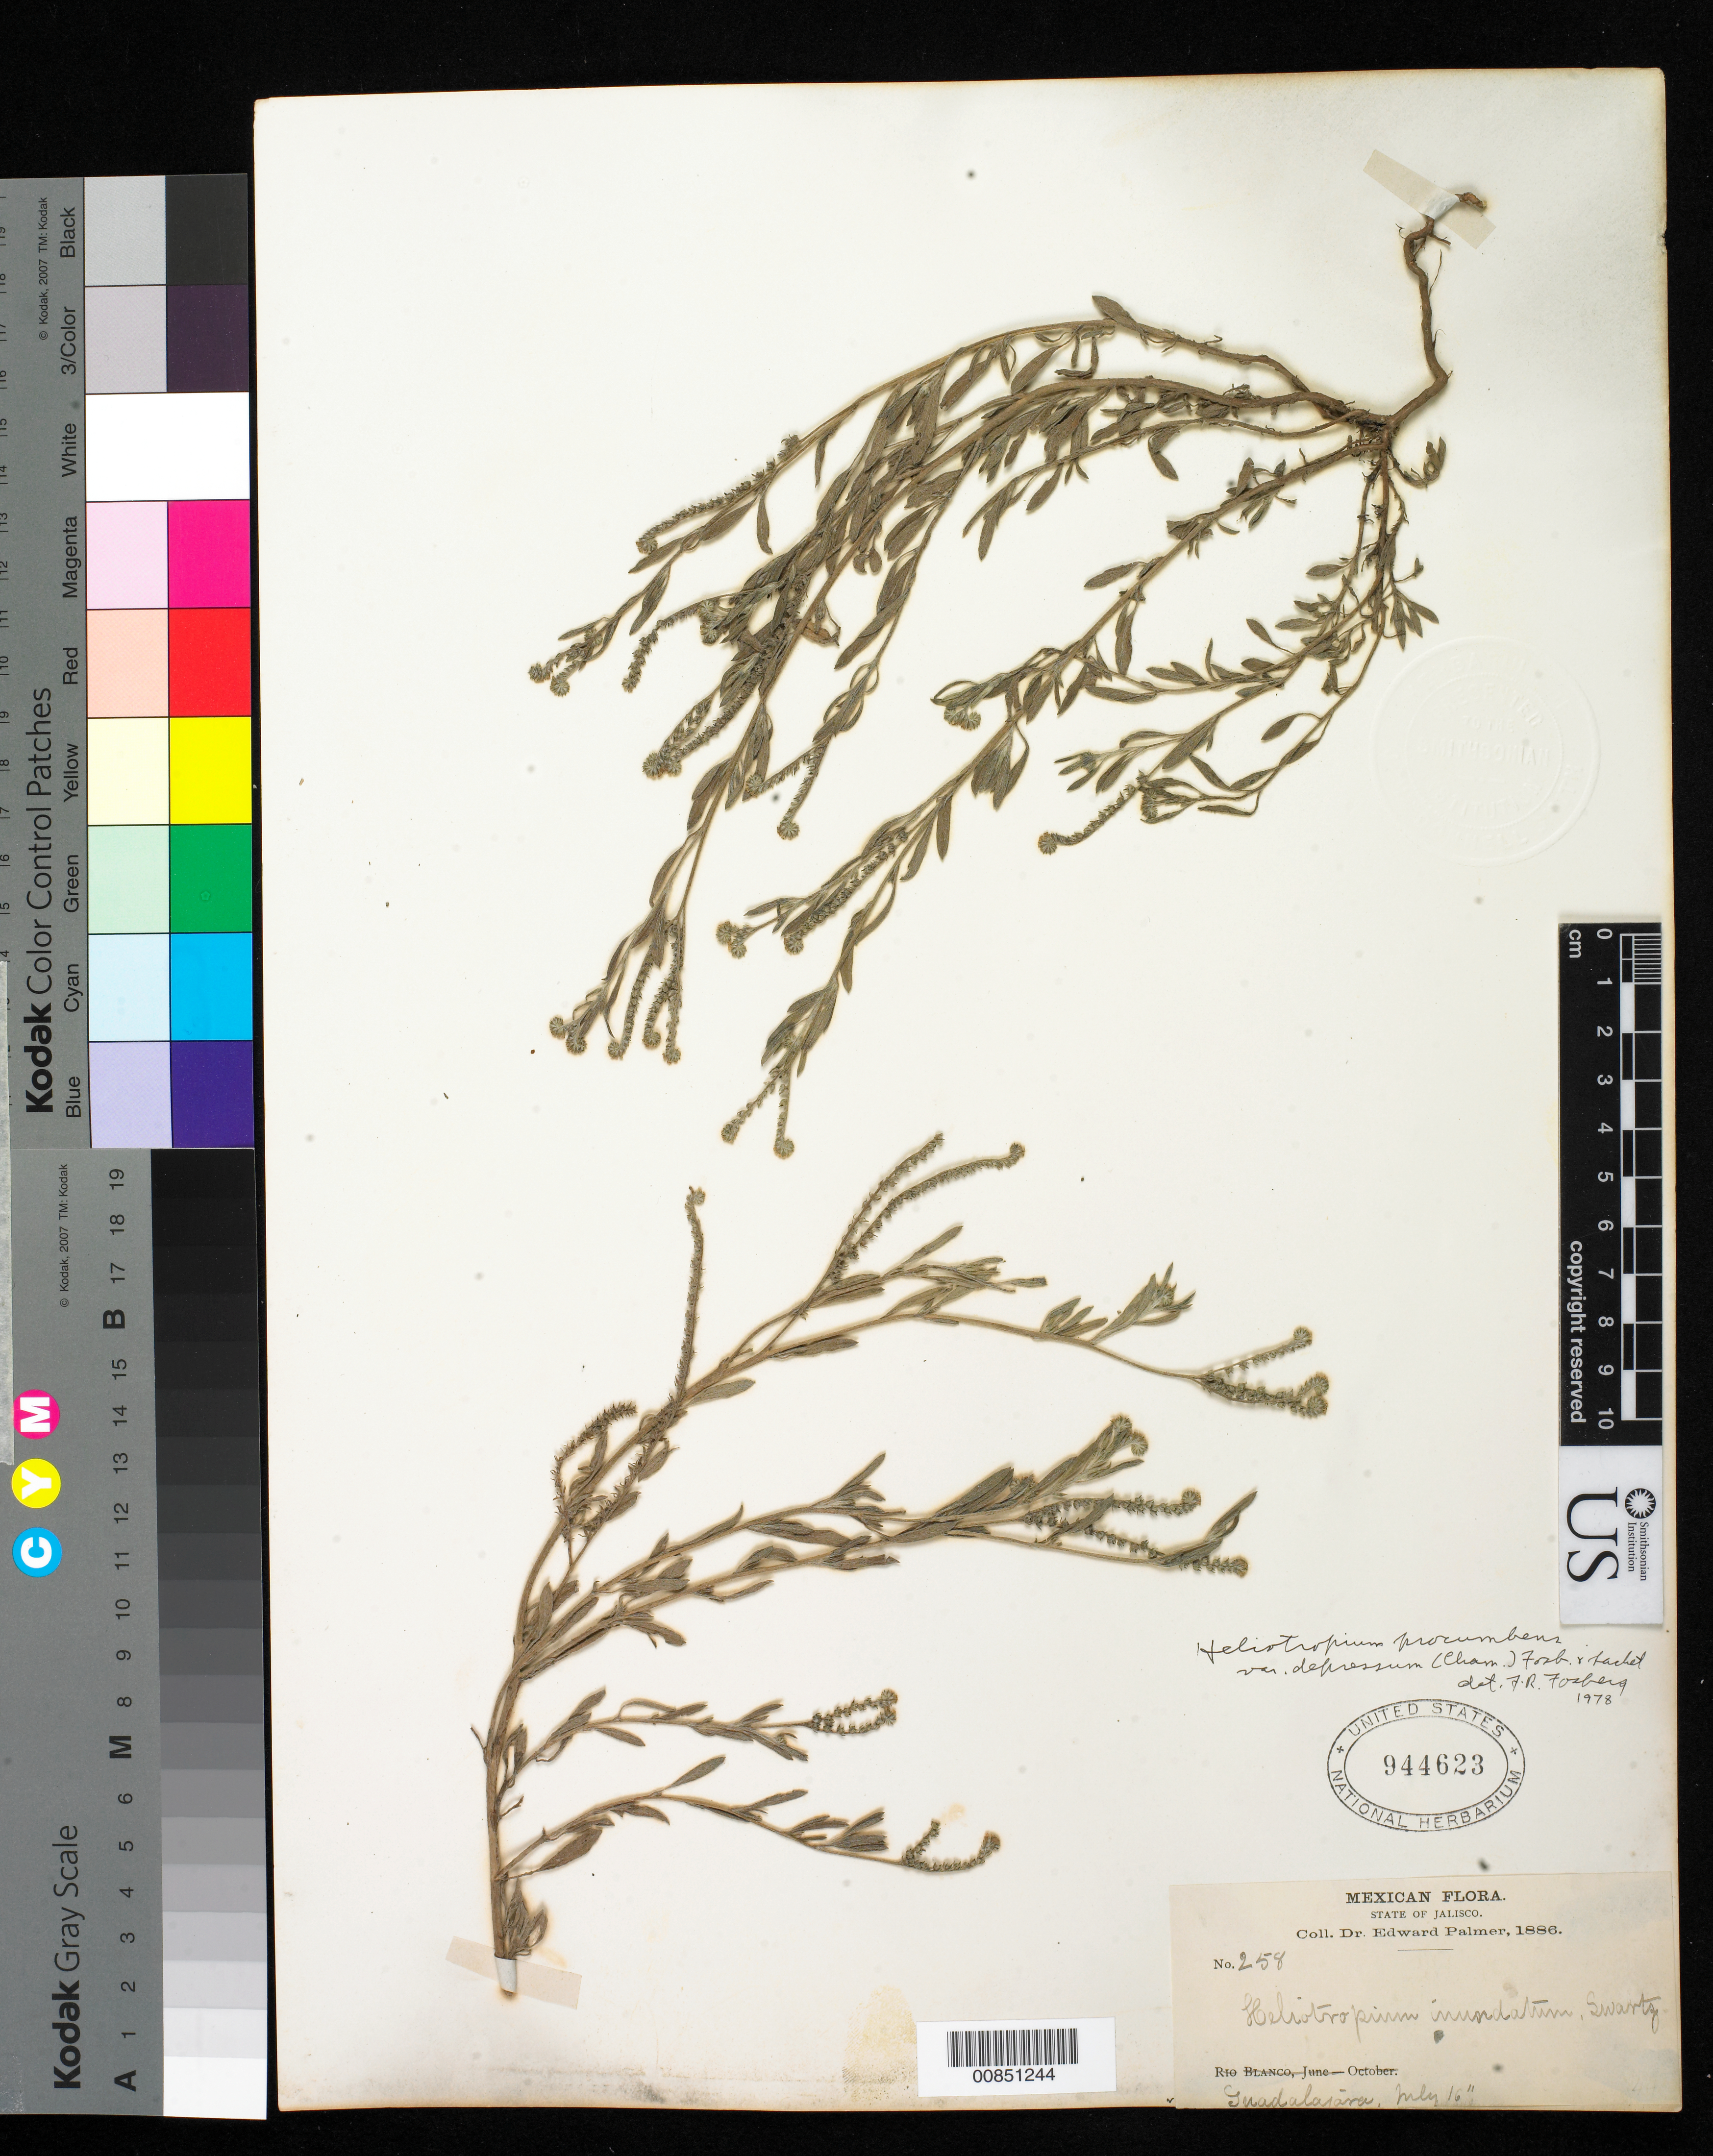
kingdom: Plantae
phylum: Tracheophyta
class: Magnoliopsida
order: Boraginales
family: Heliotropiaceae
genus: Euploca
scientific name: Euploca procumbens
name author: (Mill.) Diane & Hilger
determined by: Feuillet, C.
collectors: E. Palmer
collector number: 258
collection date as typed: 16 Jul 1886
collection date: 1886-07-16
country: Mexico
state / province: Jalisco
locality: Guadalajara, Jalisco.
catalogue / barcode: US 944623